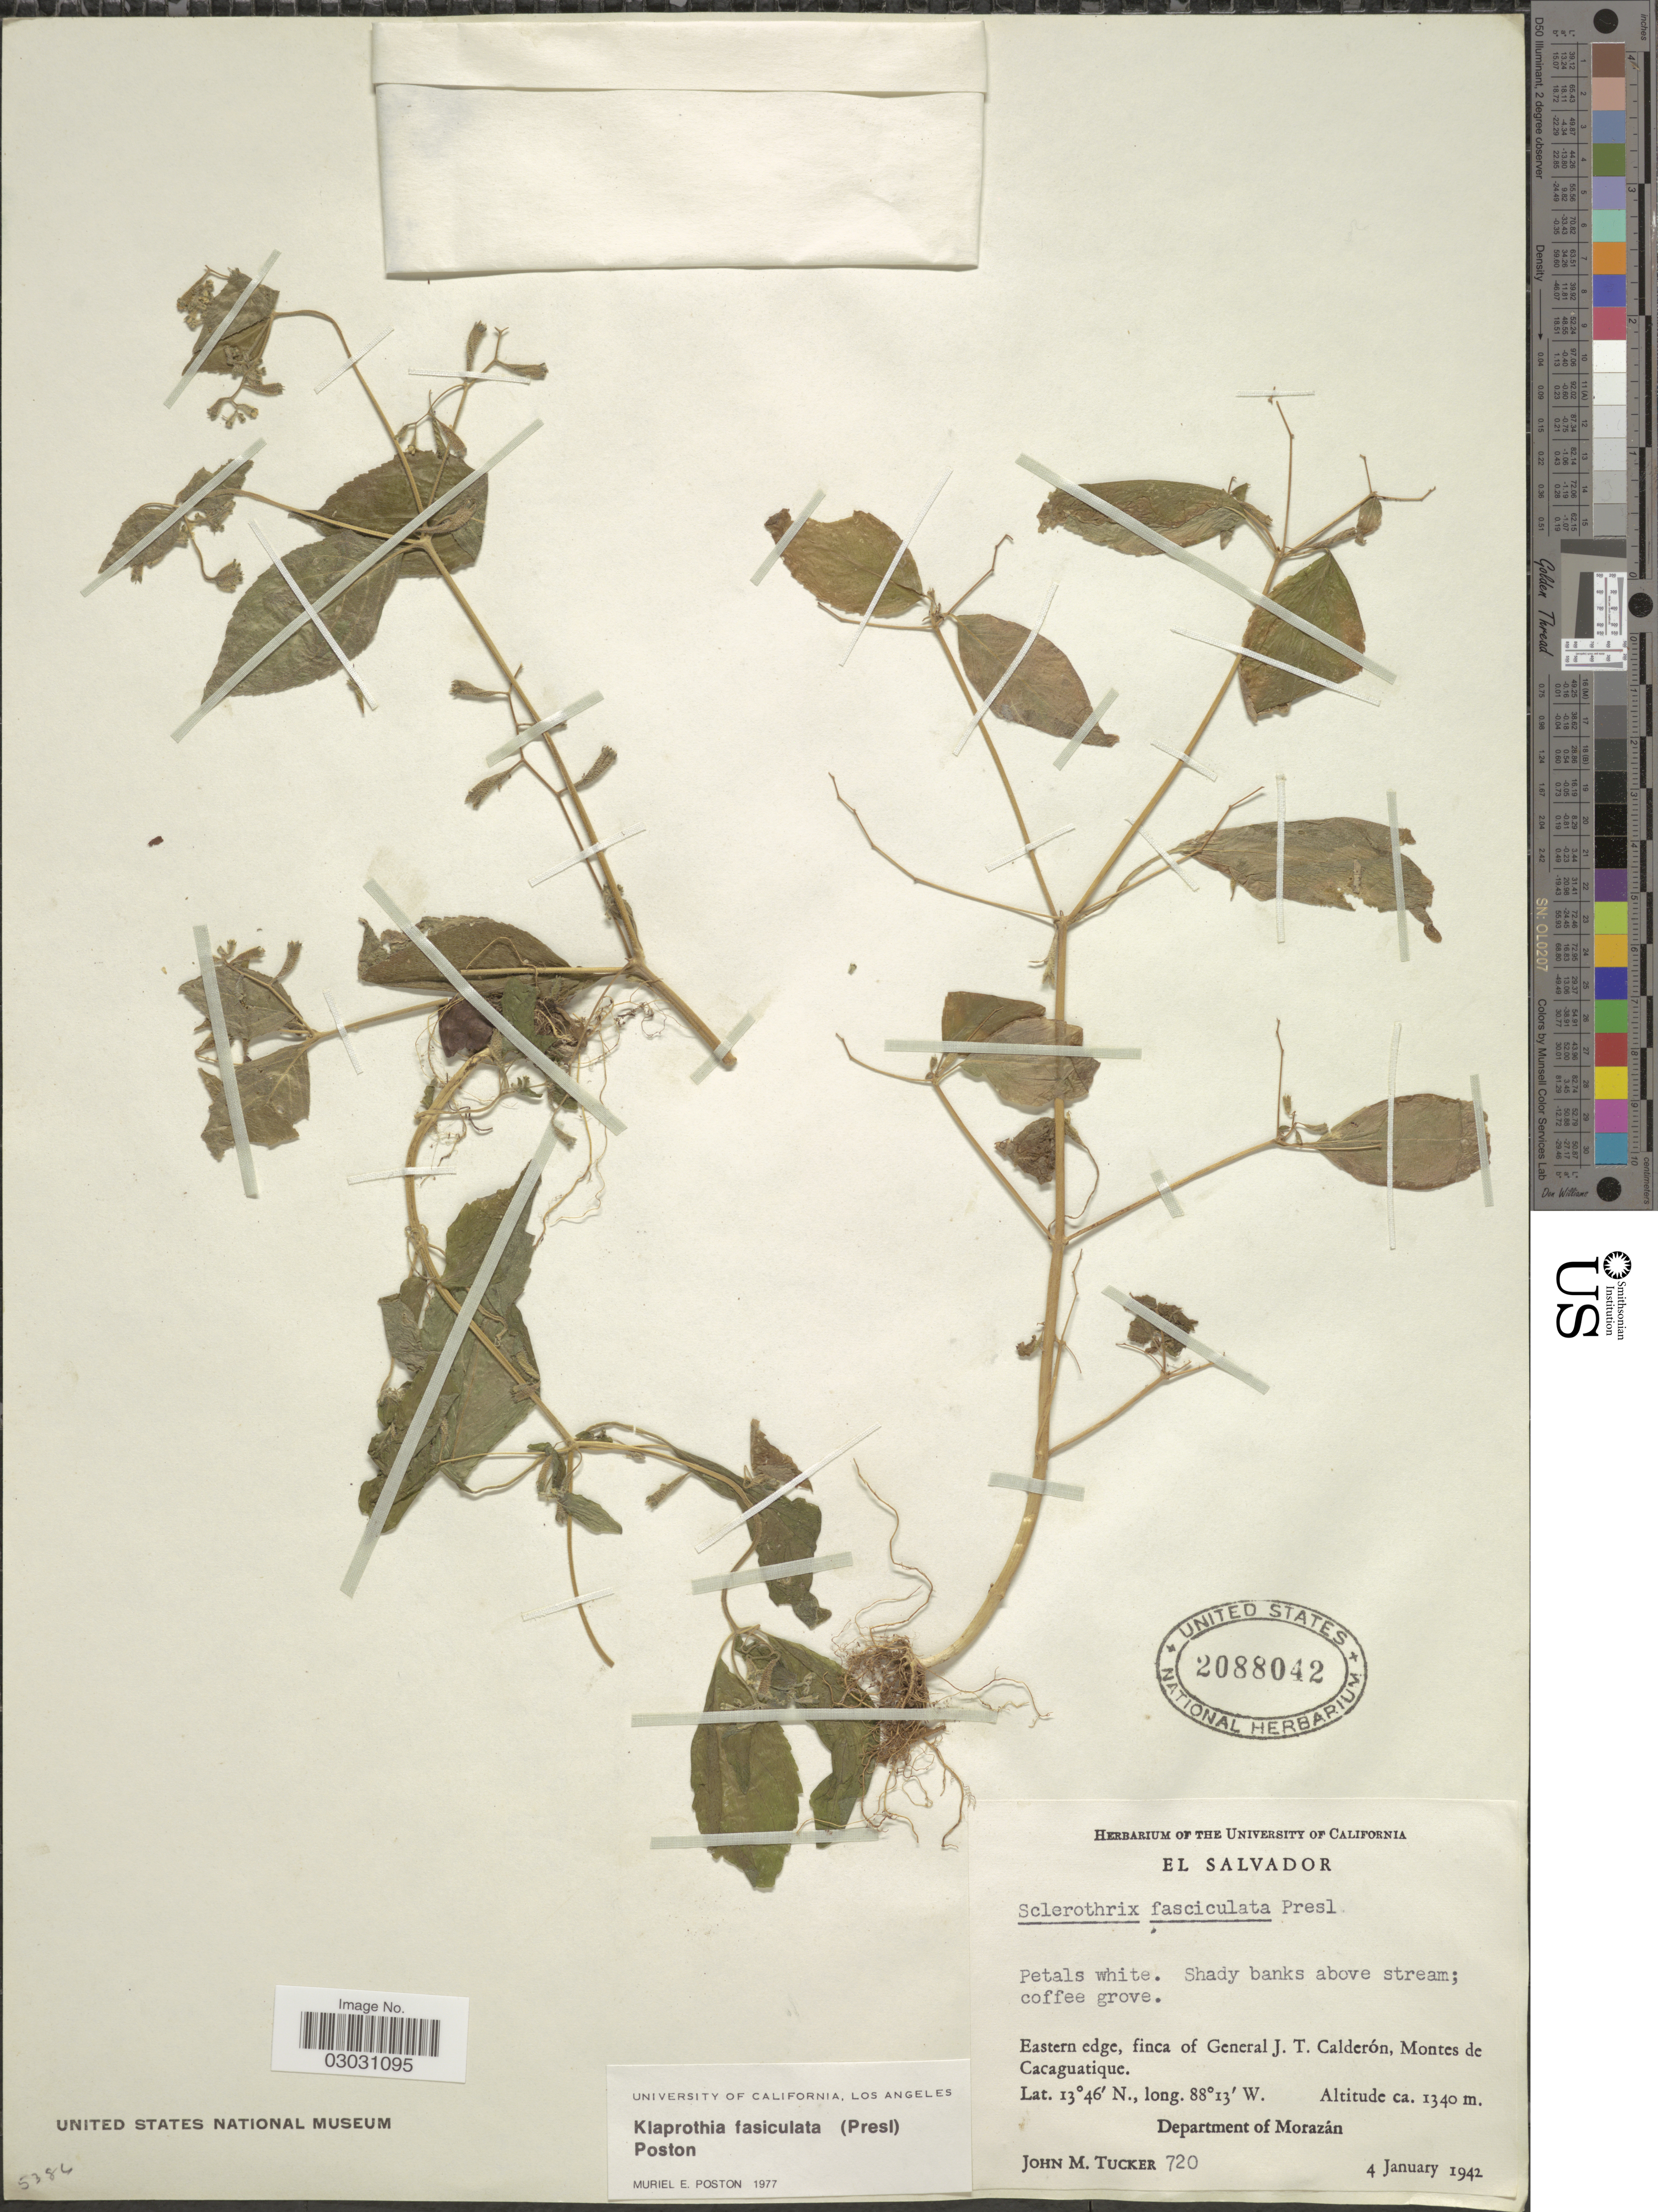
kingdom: Plantae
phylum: Tracheophyta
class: Magnoliopsida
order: Cornales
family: Loasaceae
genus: Klaprothia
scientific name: Klaprothia fasciculata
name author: (C. Presl) Poston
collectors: J. M. Tucker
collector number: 720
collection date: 1942-01-04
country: El Salvador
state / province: Morazan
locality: Eastern edge, finca of General J. T. Calderón, Montes de Cacaguatique, Department of Morazán.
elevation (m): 1340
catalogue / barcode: US 2088042